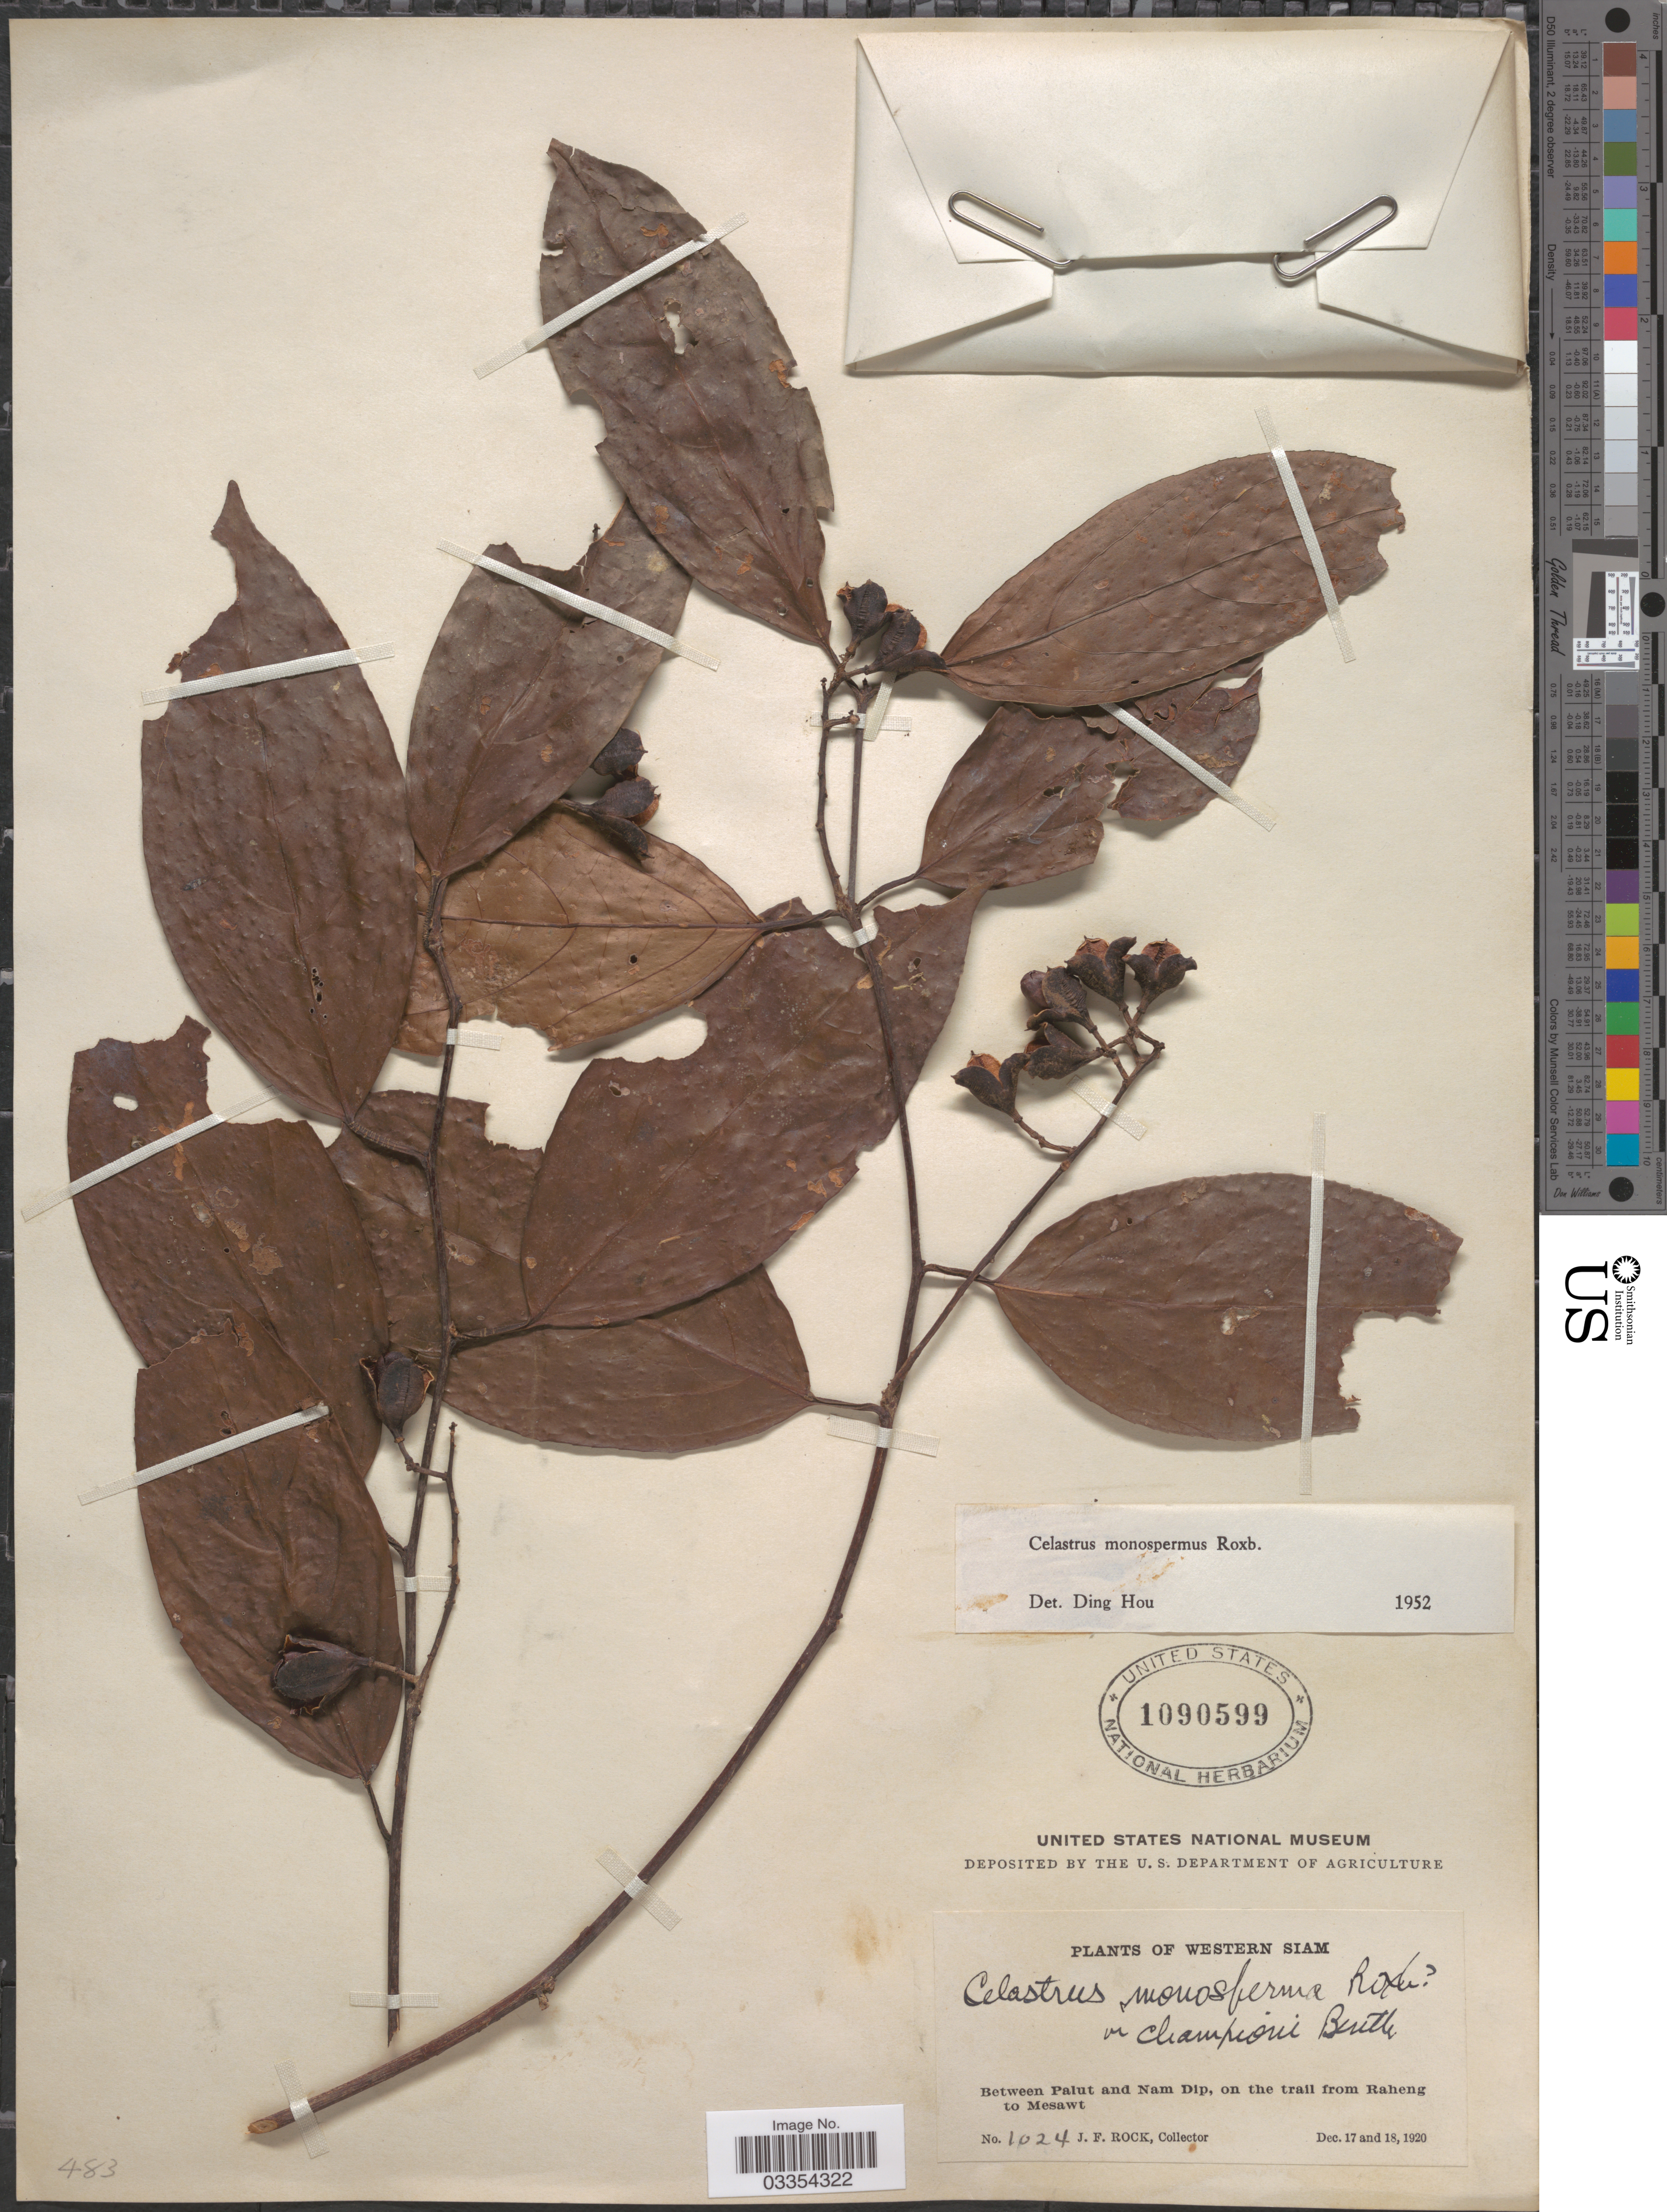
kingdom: Plantae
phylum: Tracheophyta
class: Magnoliopsida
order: Celastrales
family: Celastraceae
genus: Celastrus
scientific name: Celastrus monospermus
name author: Roxb.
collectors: J. Rock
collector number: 1024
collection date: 1920-12-17/1920-12-18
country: Thailand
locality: Western Siam. Between Palut and Nam Dip, on the trail from Raheng to Mesawt.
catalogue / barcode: US 1090599